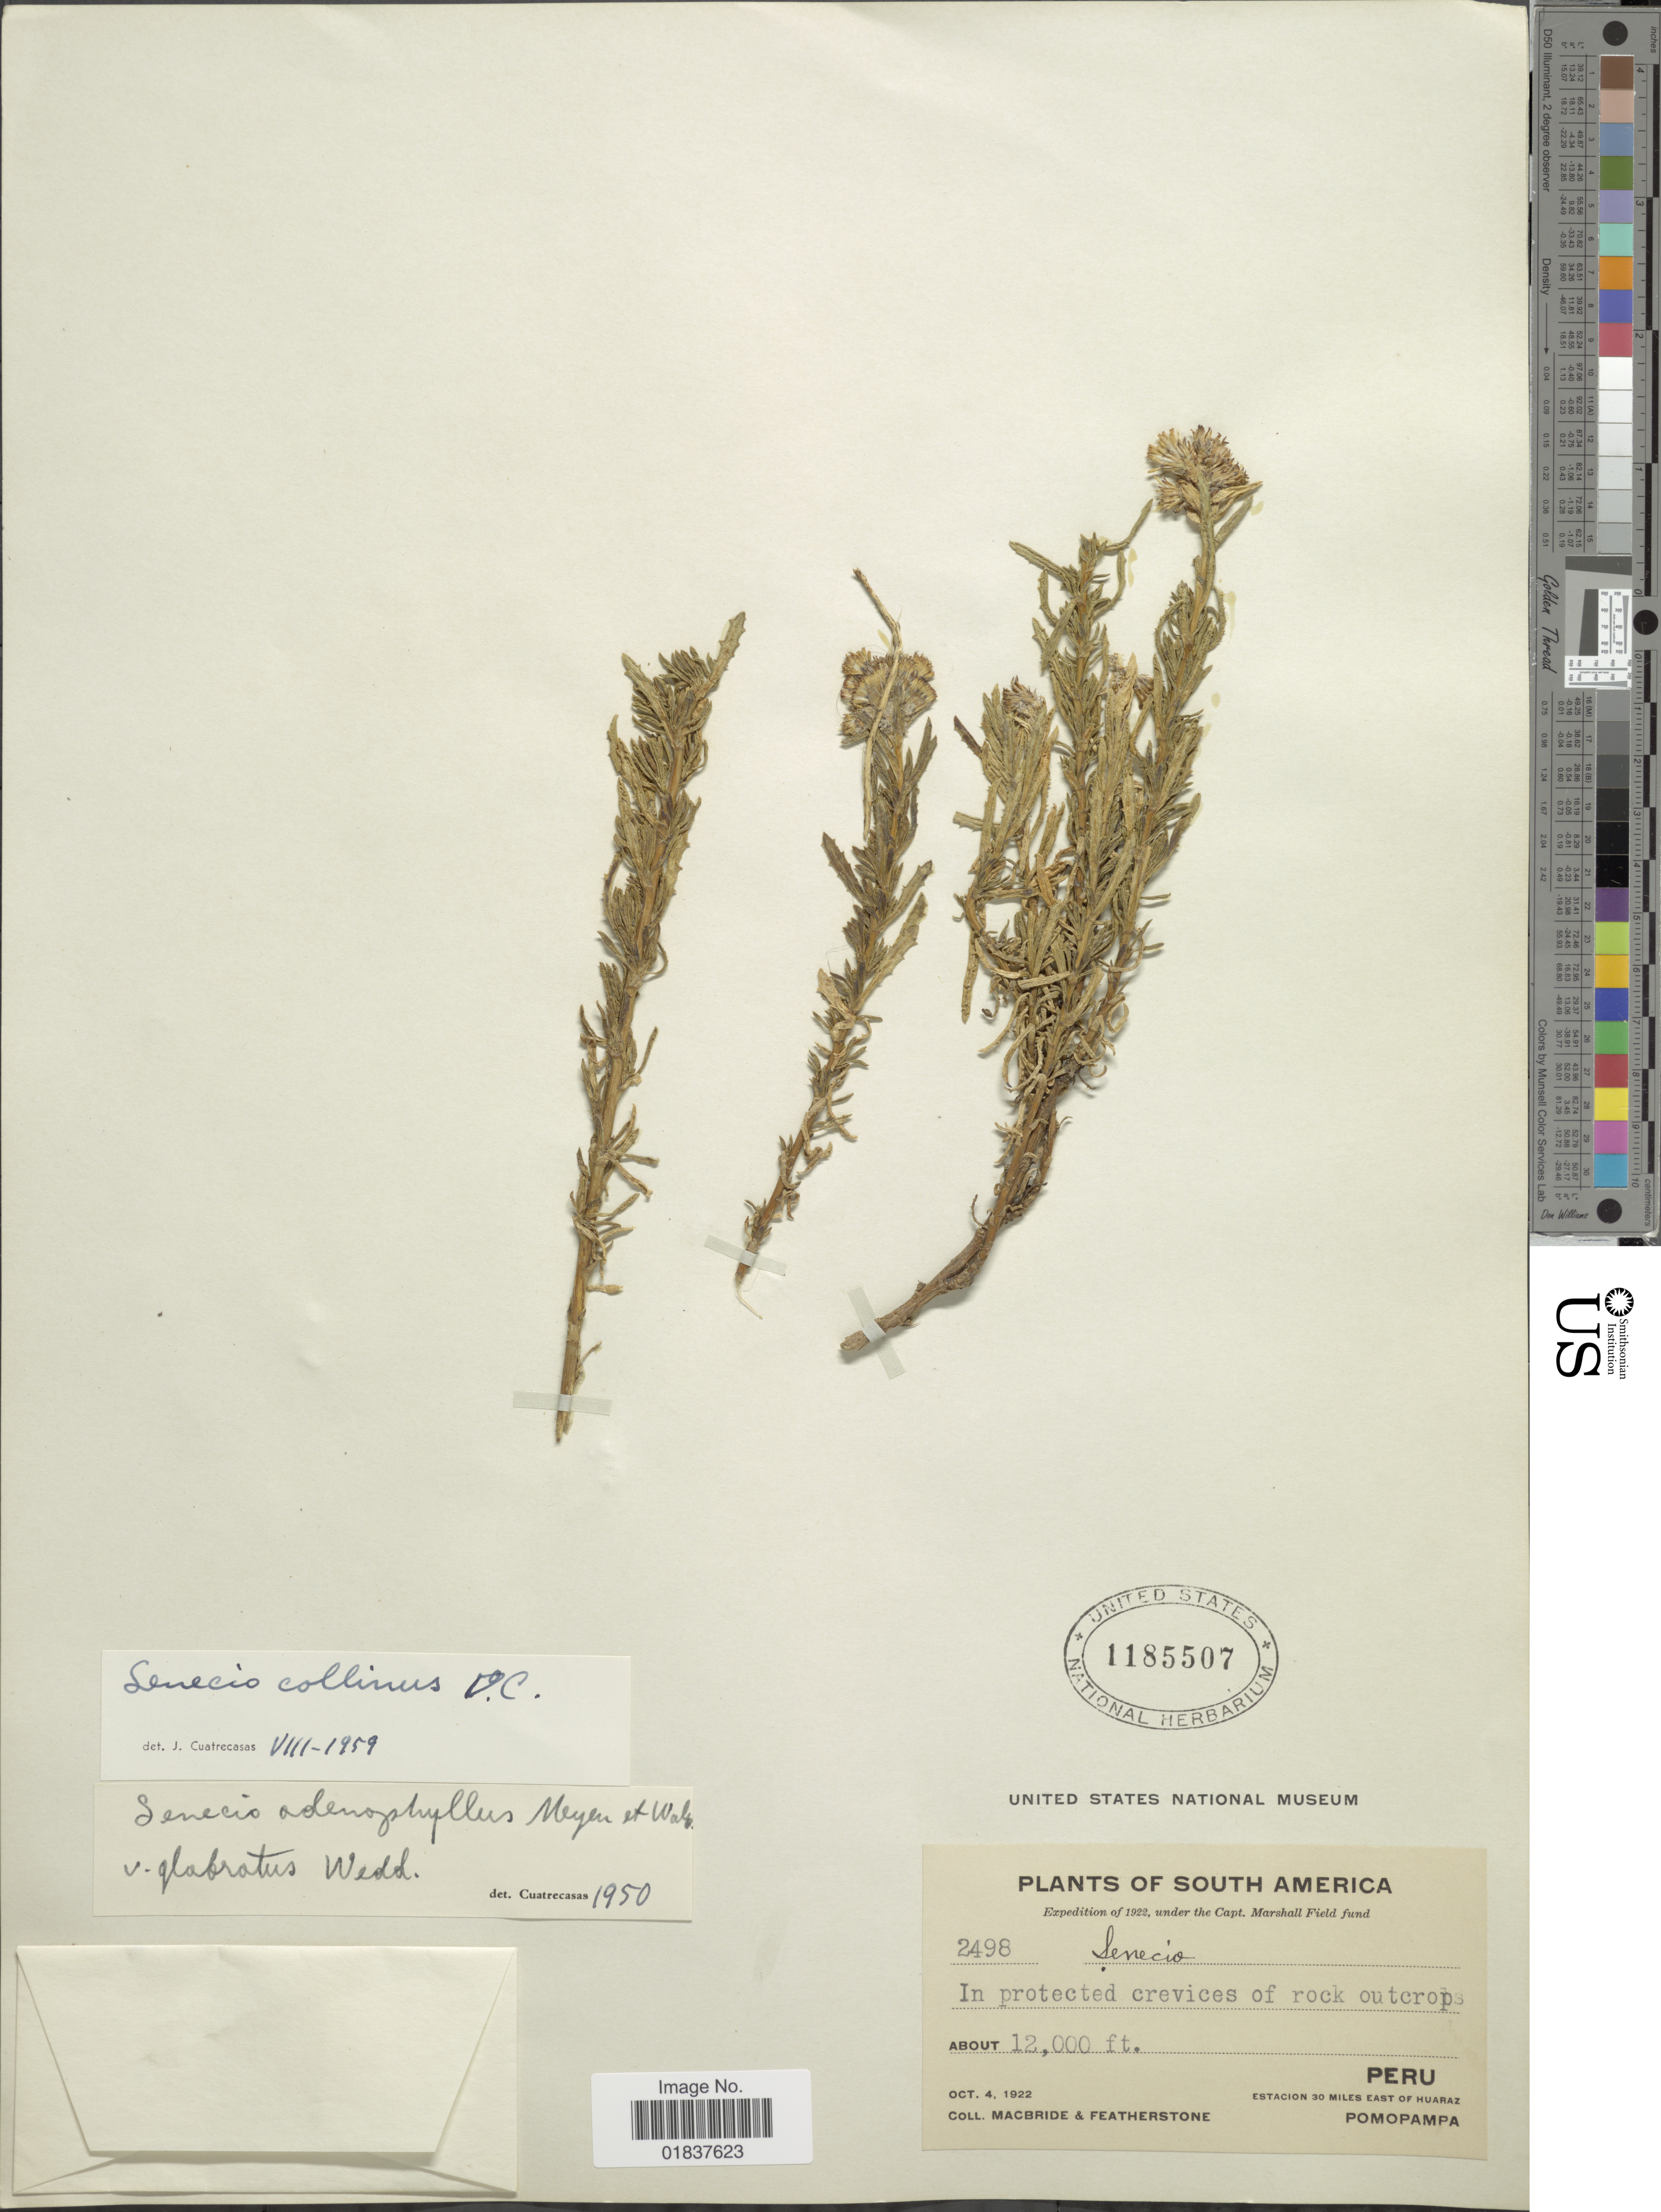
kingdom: Plantae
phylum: Tracheophyta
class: Magnoliopsida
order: Asterales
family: Asteraceae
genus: Senecio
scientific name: Senecio collinus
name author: DC.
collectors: Macbride, -- & -. Featherstone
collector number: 2498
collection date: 1922-10-04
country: Peru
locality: South America, estacion 30 miles East of Huaraz, Pomopampa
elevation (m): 3658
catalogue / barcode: US 1185507